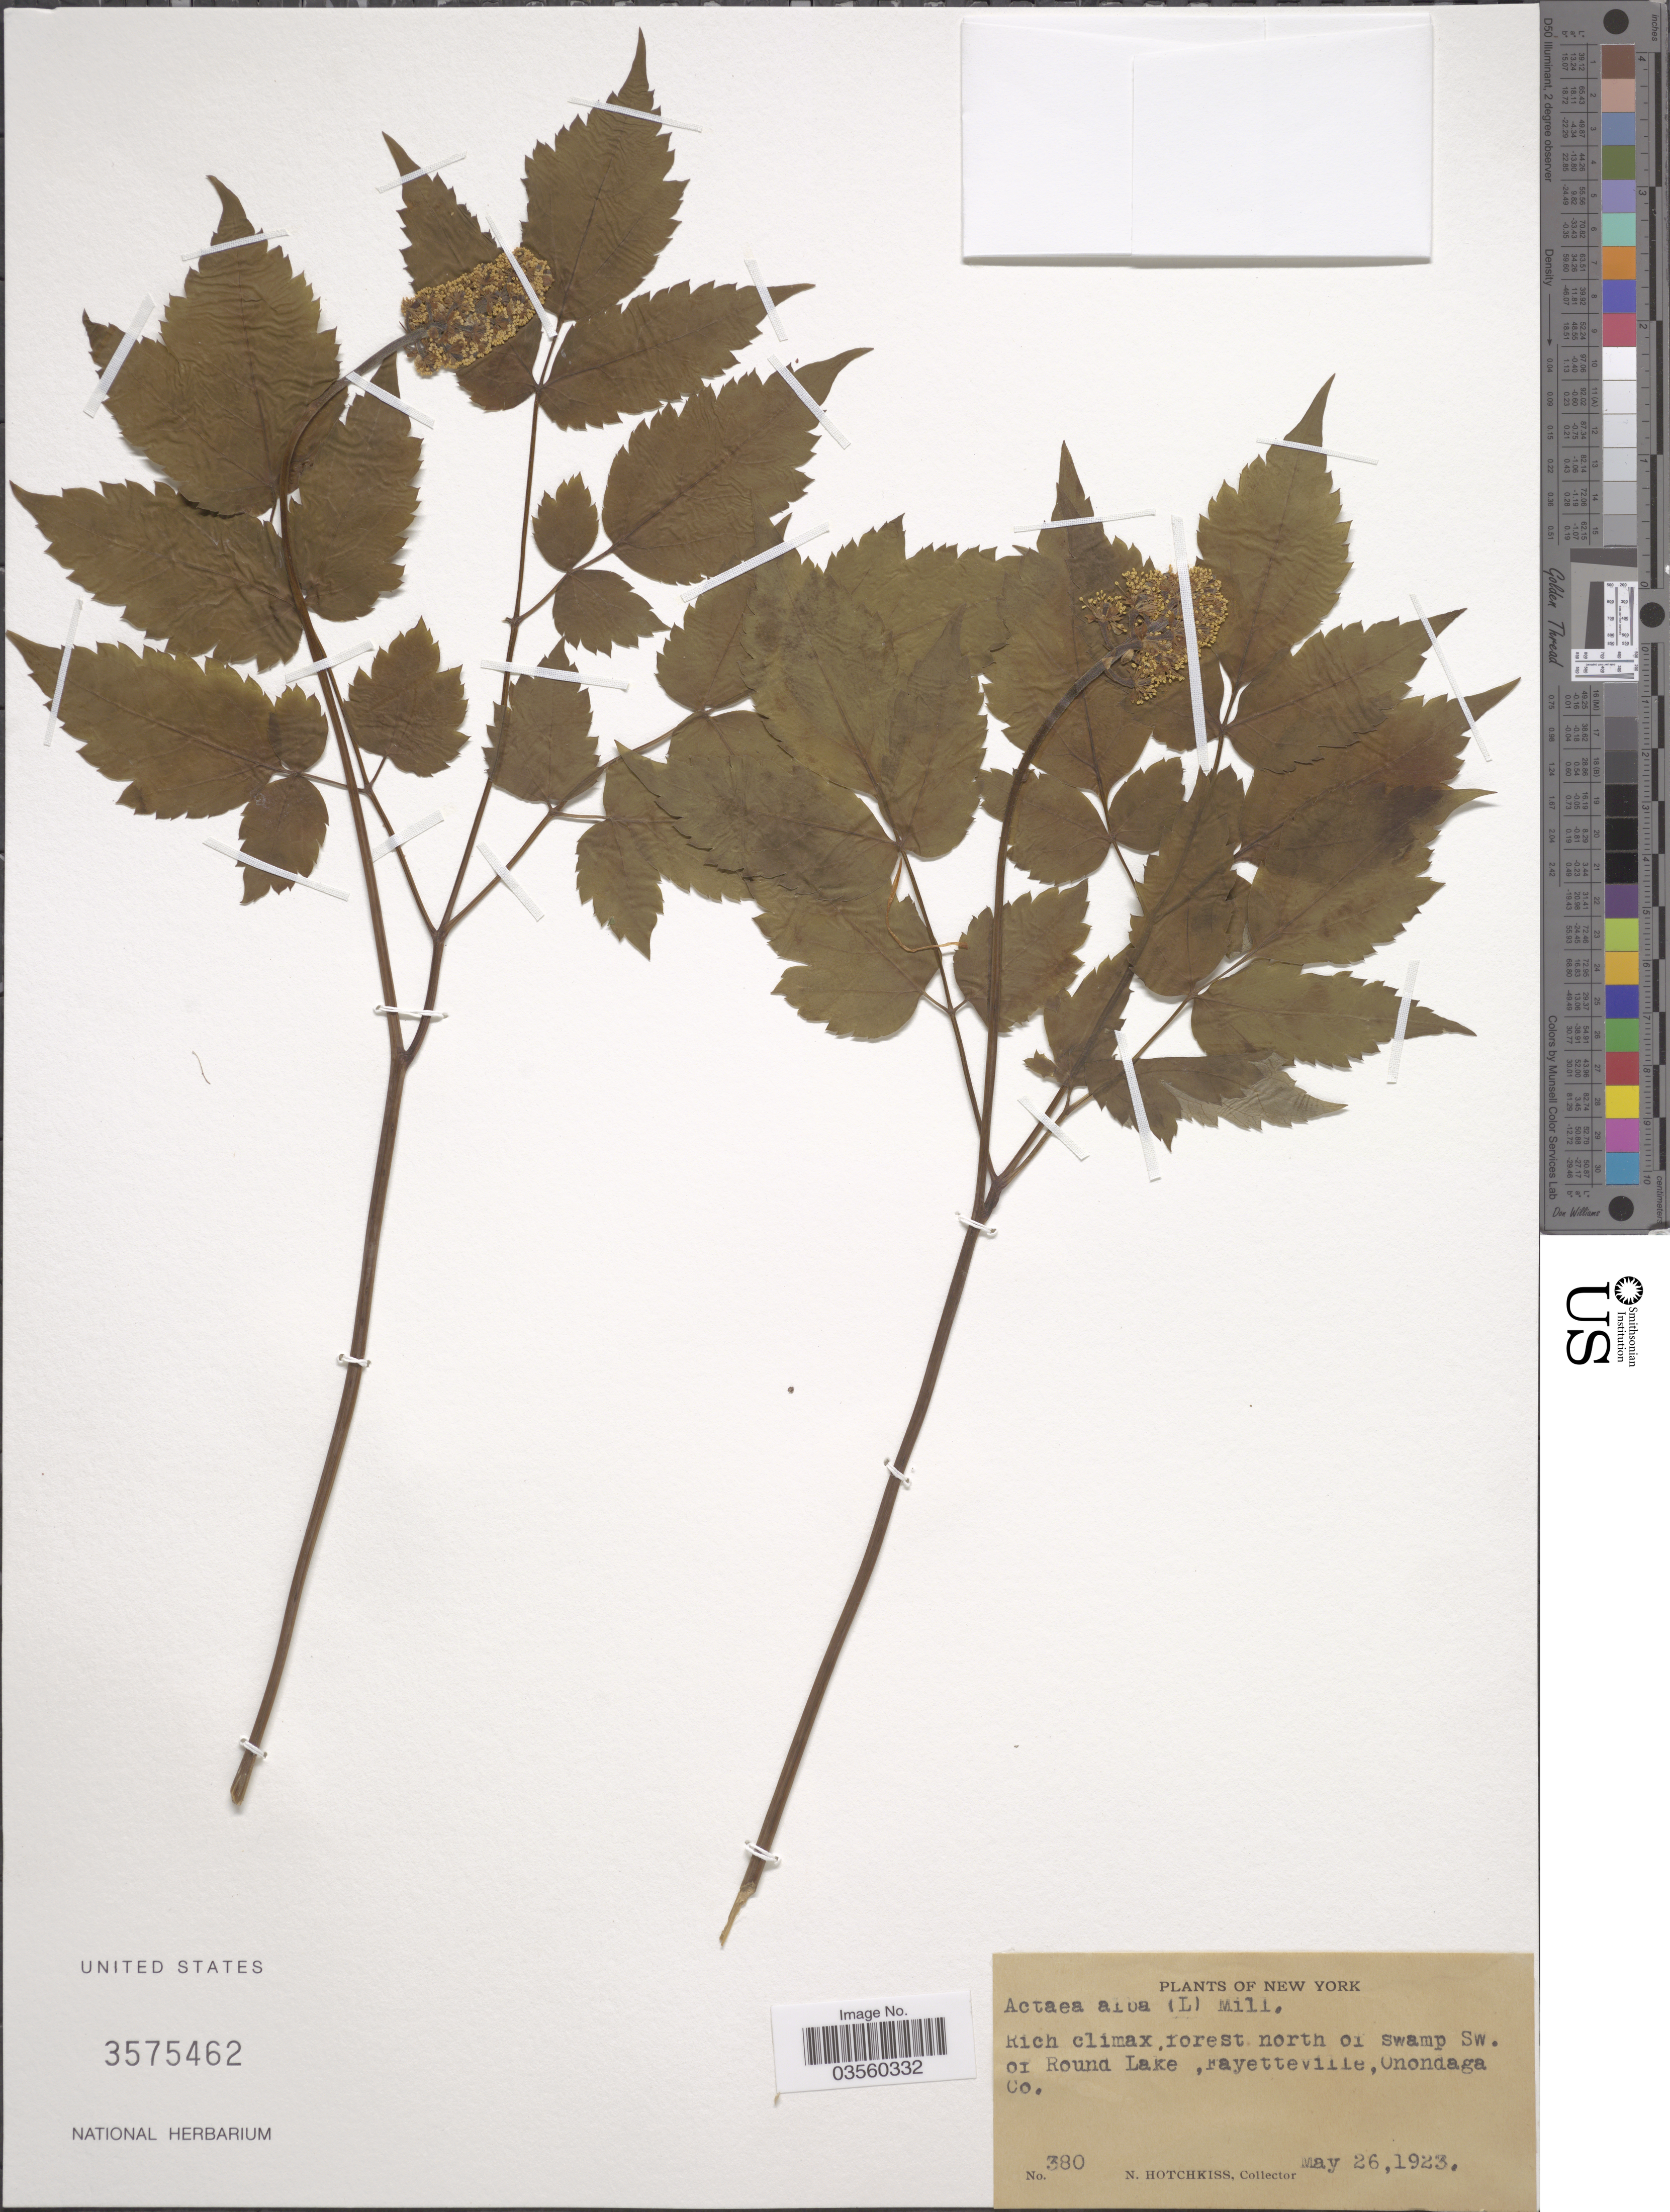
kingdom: Plantae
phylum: Tracheophyta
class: Magnoliopsida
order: Ranunculales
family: Ranunculaceae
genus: Actaea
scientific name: Actaea pachypoda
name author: Elliott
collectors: N. Hotchkiss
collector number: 380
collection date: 1923-05-26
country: United States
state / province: New York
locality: Forest north of Swamp SW. of Round Lake, Fayetteville, Onondaga Co.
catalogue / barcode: US 3575462